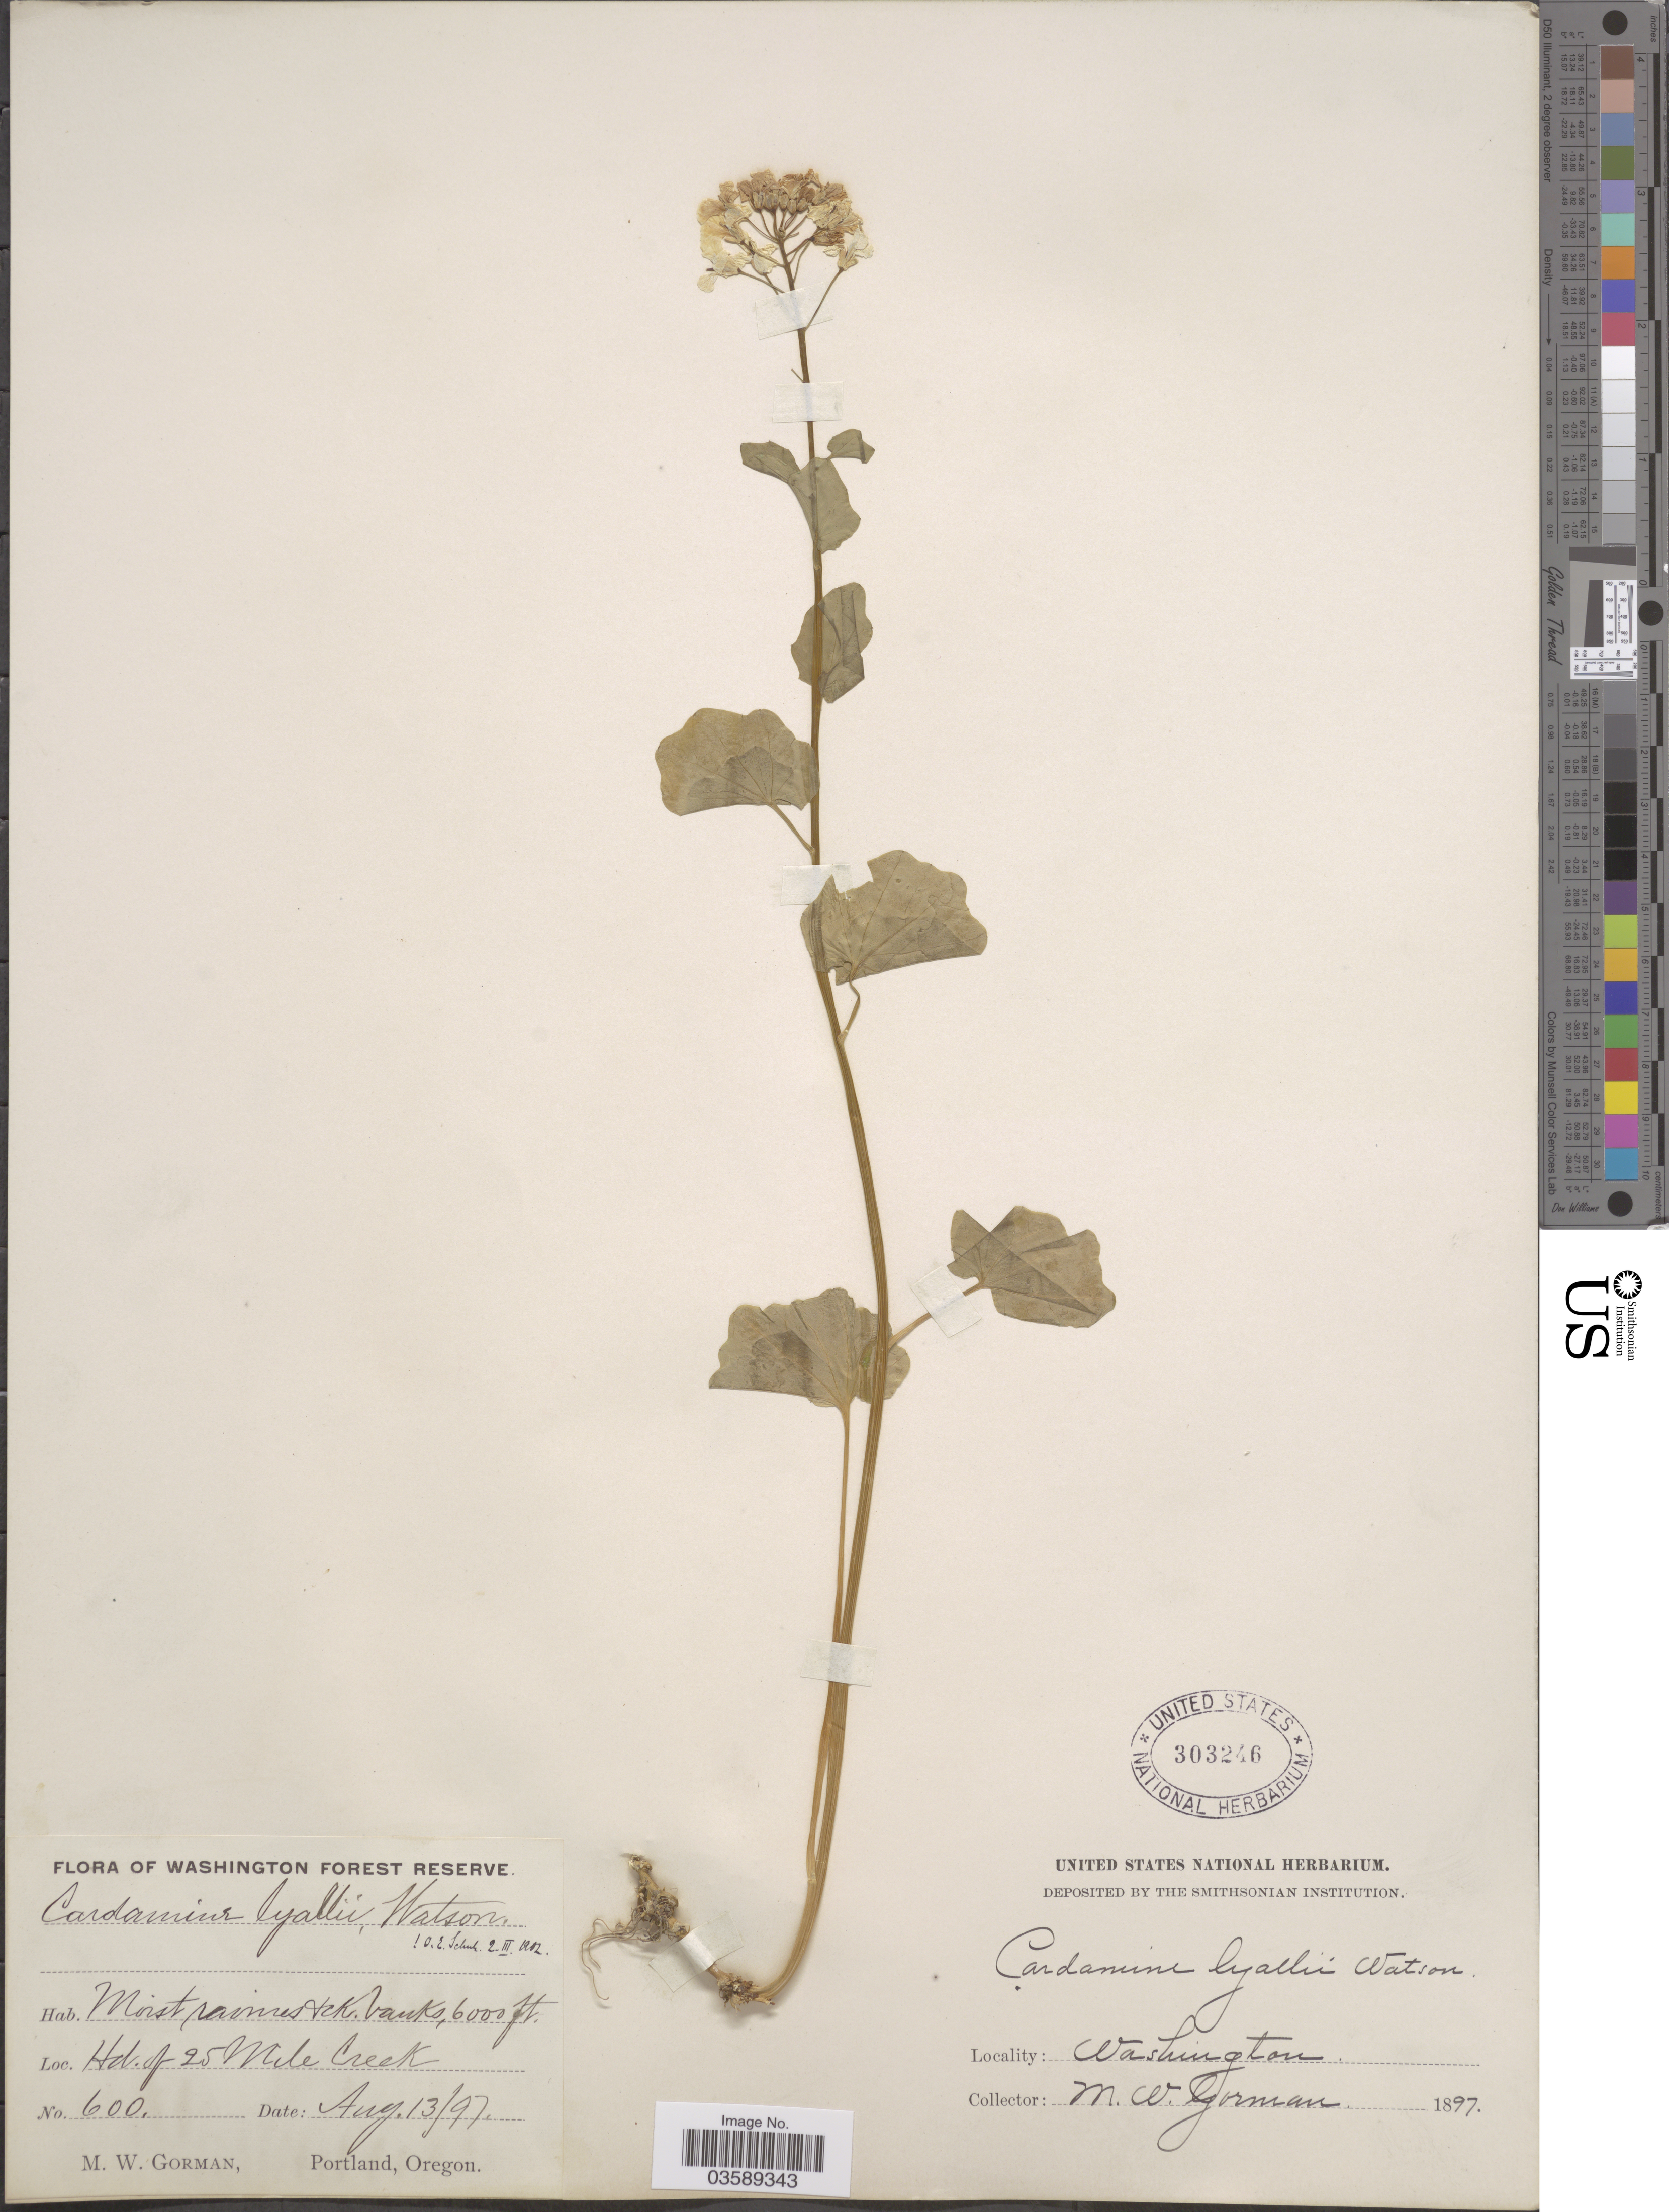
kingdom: Plantae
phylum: Tracheophyta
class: Magnoliopsida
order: Brassicales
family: Brassicaceae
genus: Cardamine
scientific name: Cardamine lyallii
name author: S. Watson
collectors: M. W. Gorman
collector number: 600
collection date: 1897-08-13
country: United States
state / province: Washington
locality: Washington Forest Reserve. Hd. of 25 Mile Creek.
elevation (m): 1829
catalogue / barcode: US 303246